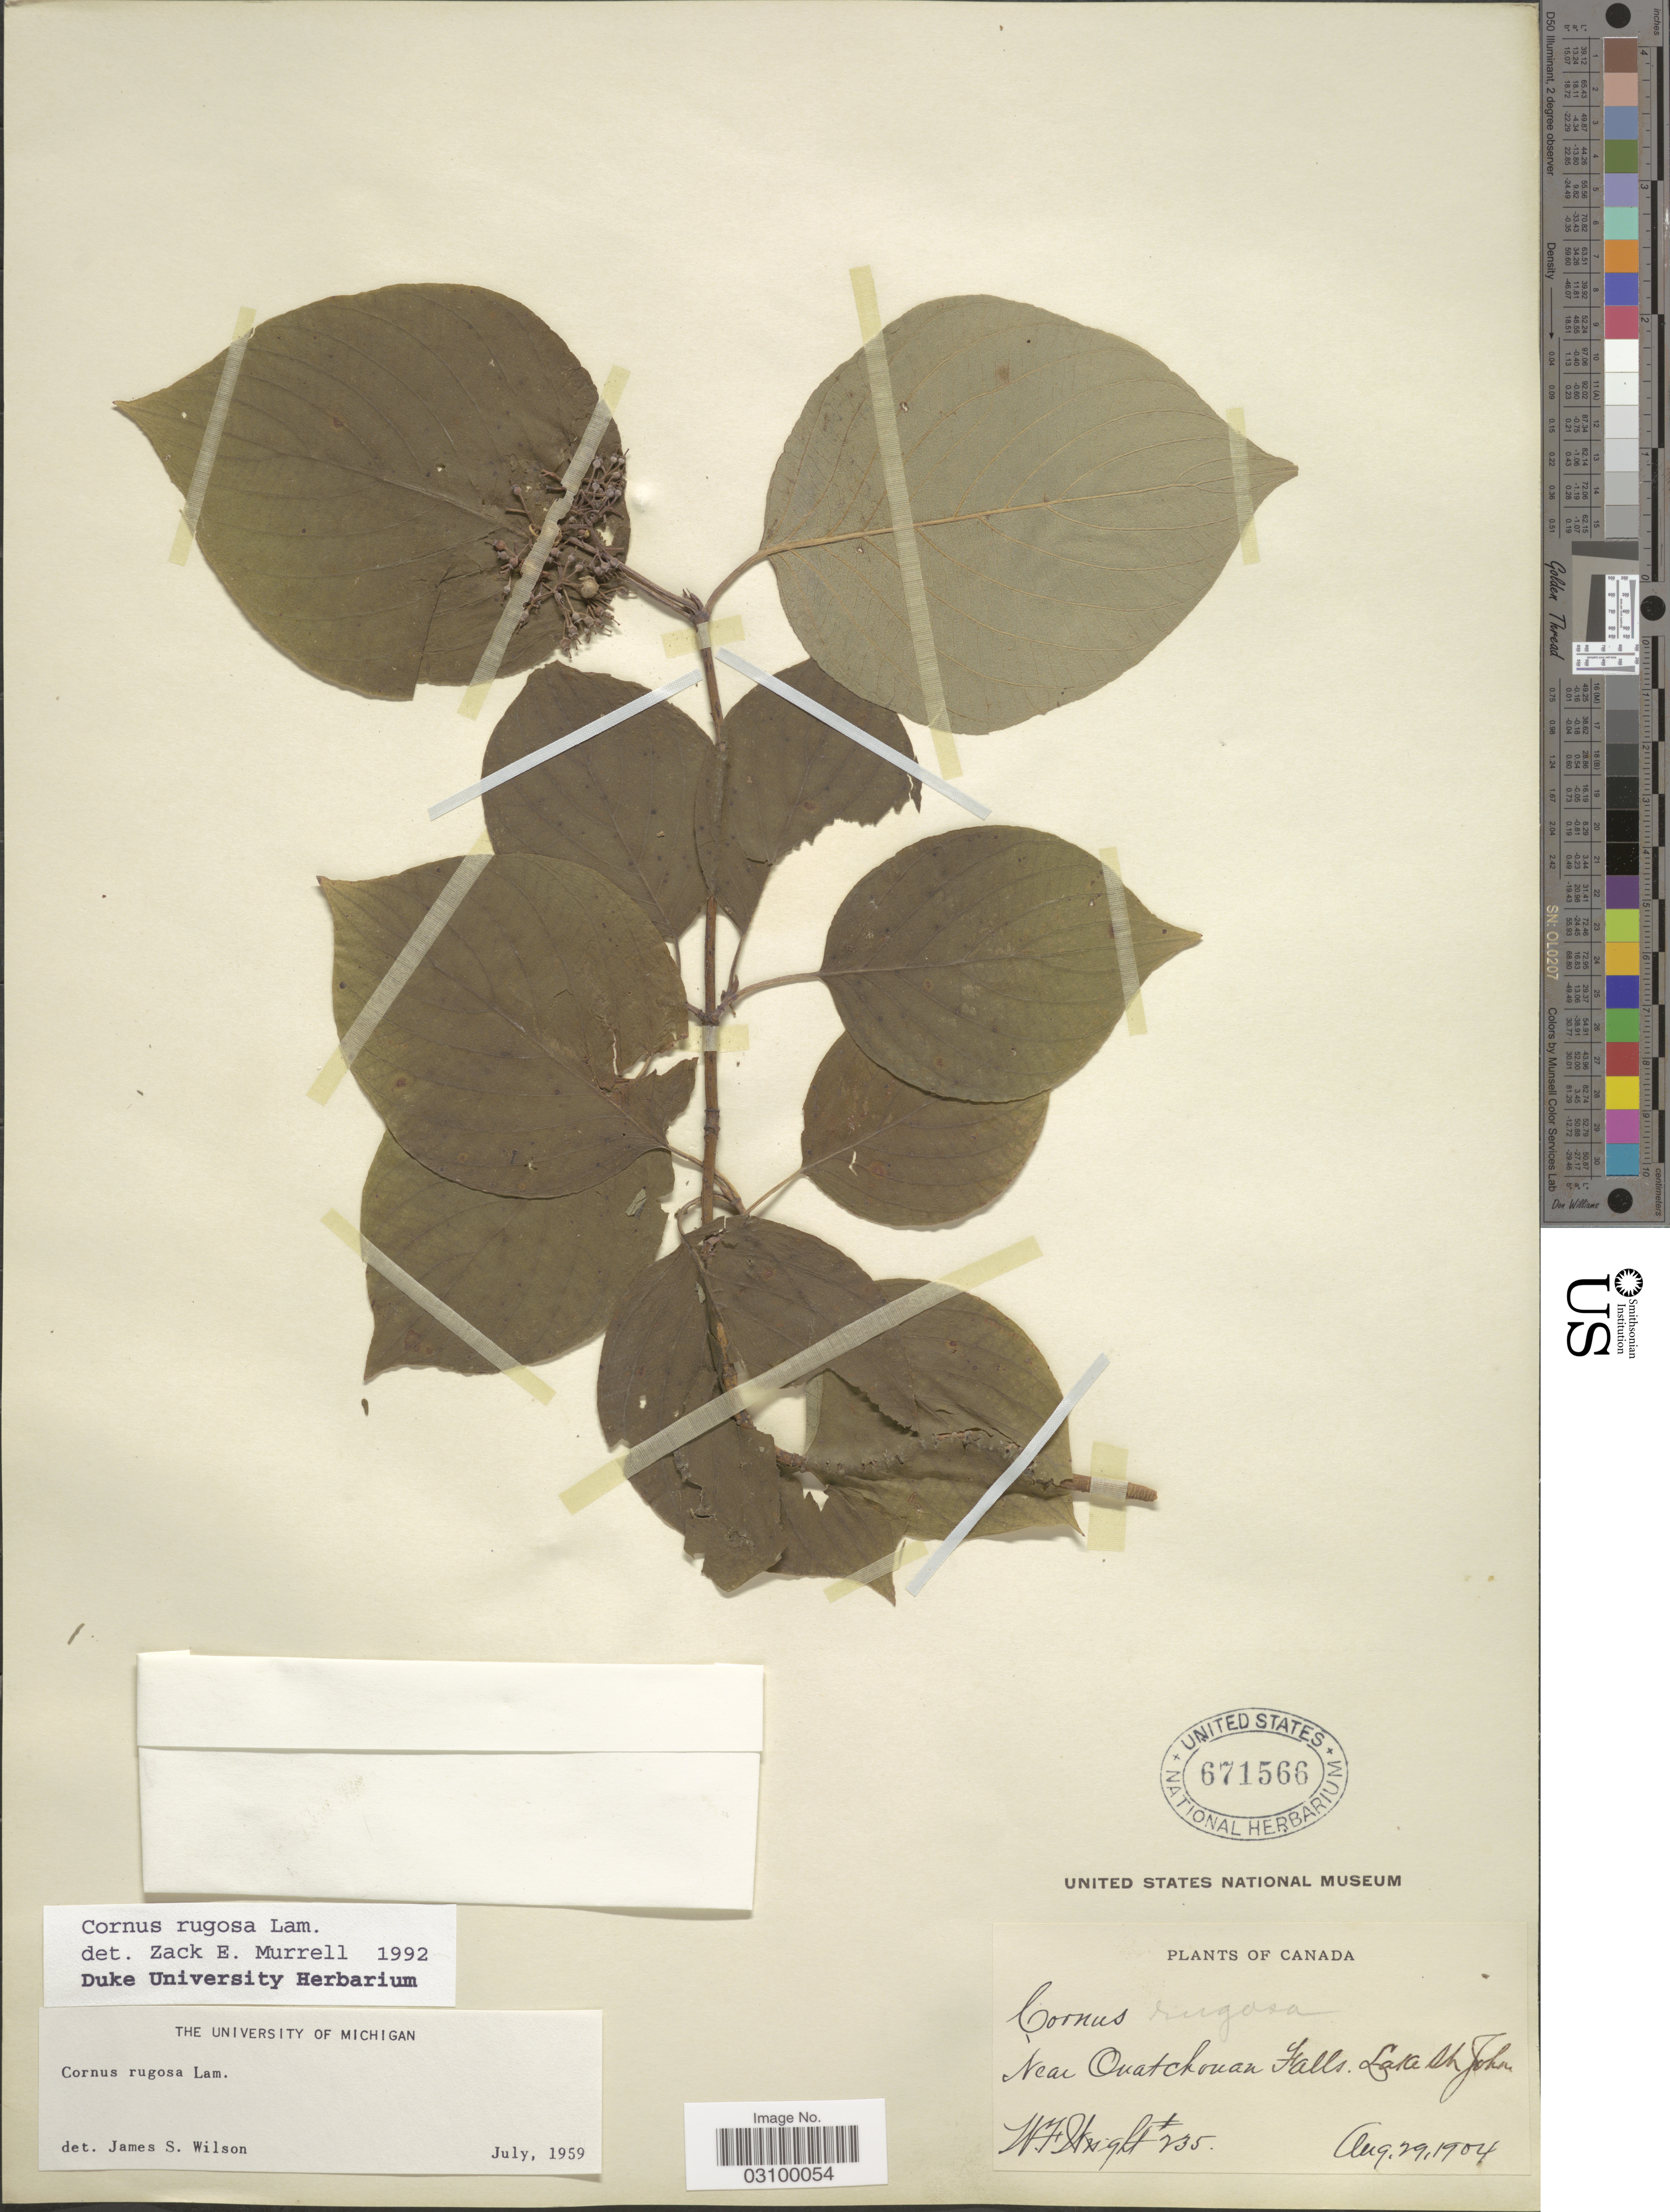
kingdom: Plantae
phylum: Tracheophyta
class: Magnoliopsida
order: Cornales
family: Cornaceae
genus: Cornus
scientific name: Cornus rugosa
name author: Lam.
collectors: W. F. Wright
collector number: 235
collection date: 1904-08-29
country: Canada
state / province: Quebec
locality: Near Ouatchouan Falls. Lake St. John.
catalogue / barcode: US 671566